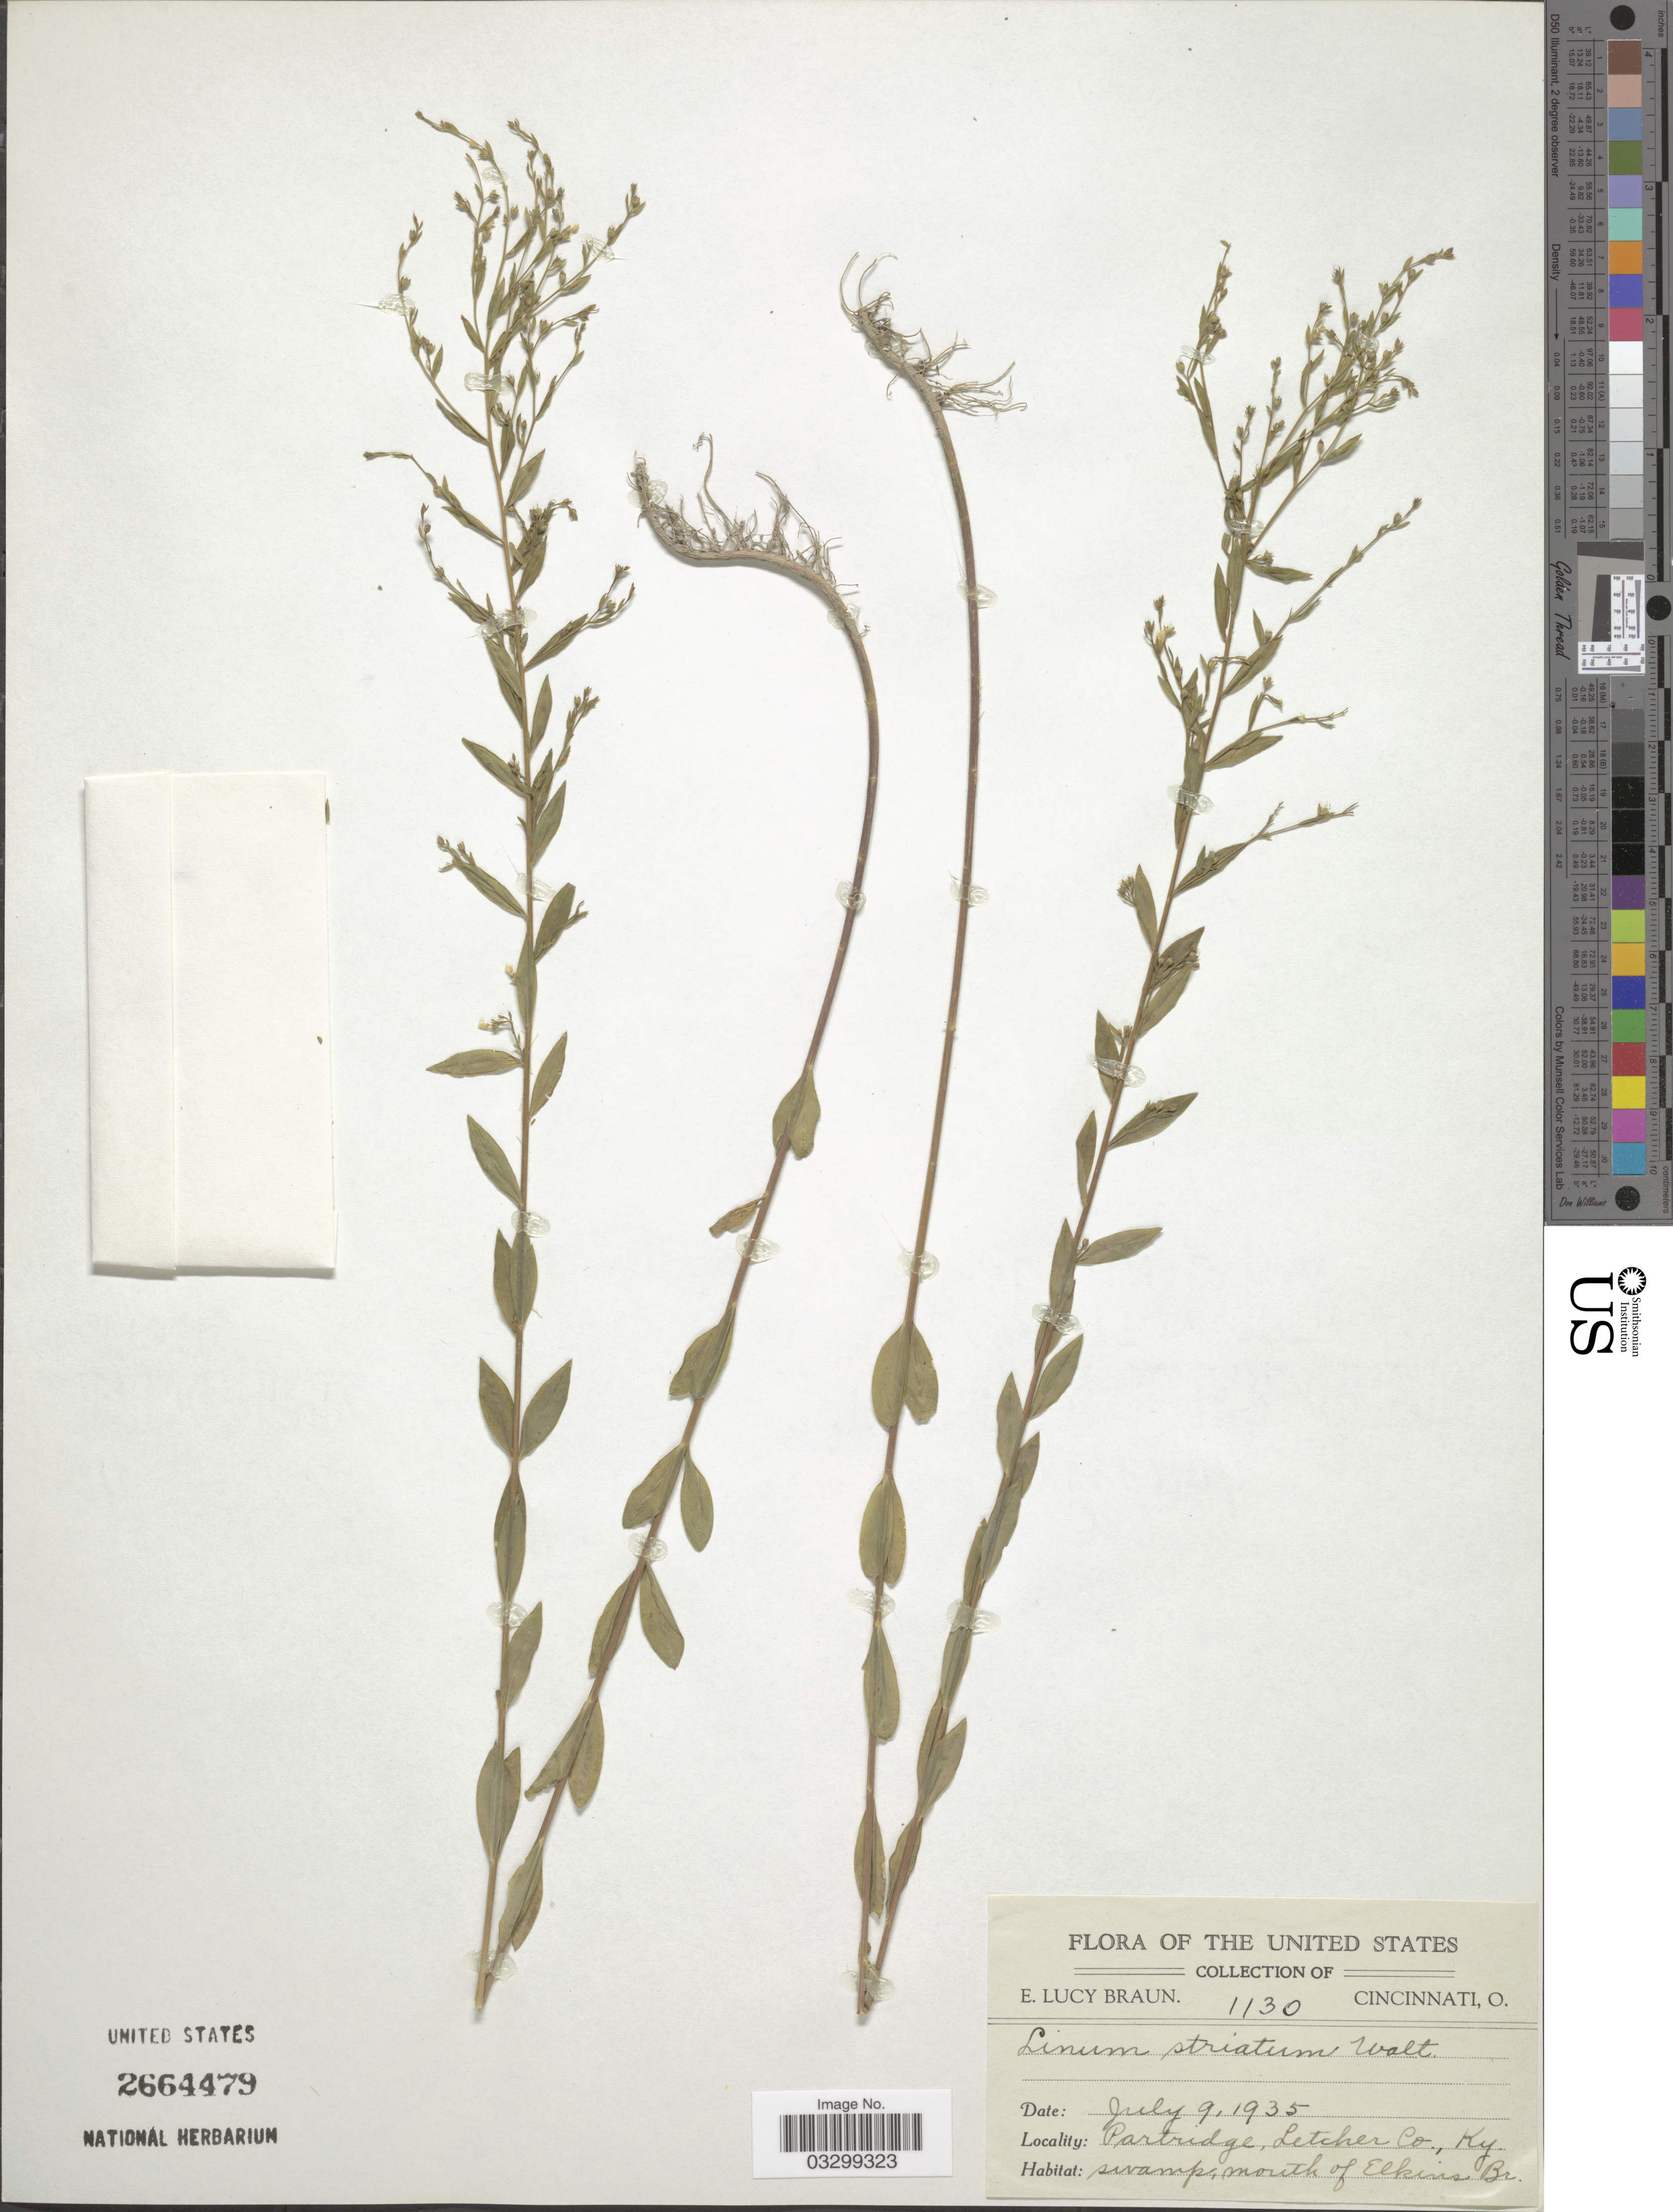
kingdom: Plantae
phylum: Tracheophyta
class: Magnoliopsida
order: Malpighiales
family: Linaceae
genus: Linum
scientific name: Linum striatum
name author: Walter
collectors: E. L. Braun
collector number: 1130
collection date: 1935-07-09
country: United States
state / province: Kentucky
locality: Partidge, Letcher Co.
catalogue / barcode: US 2664479